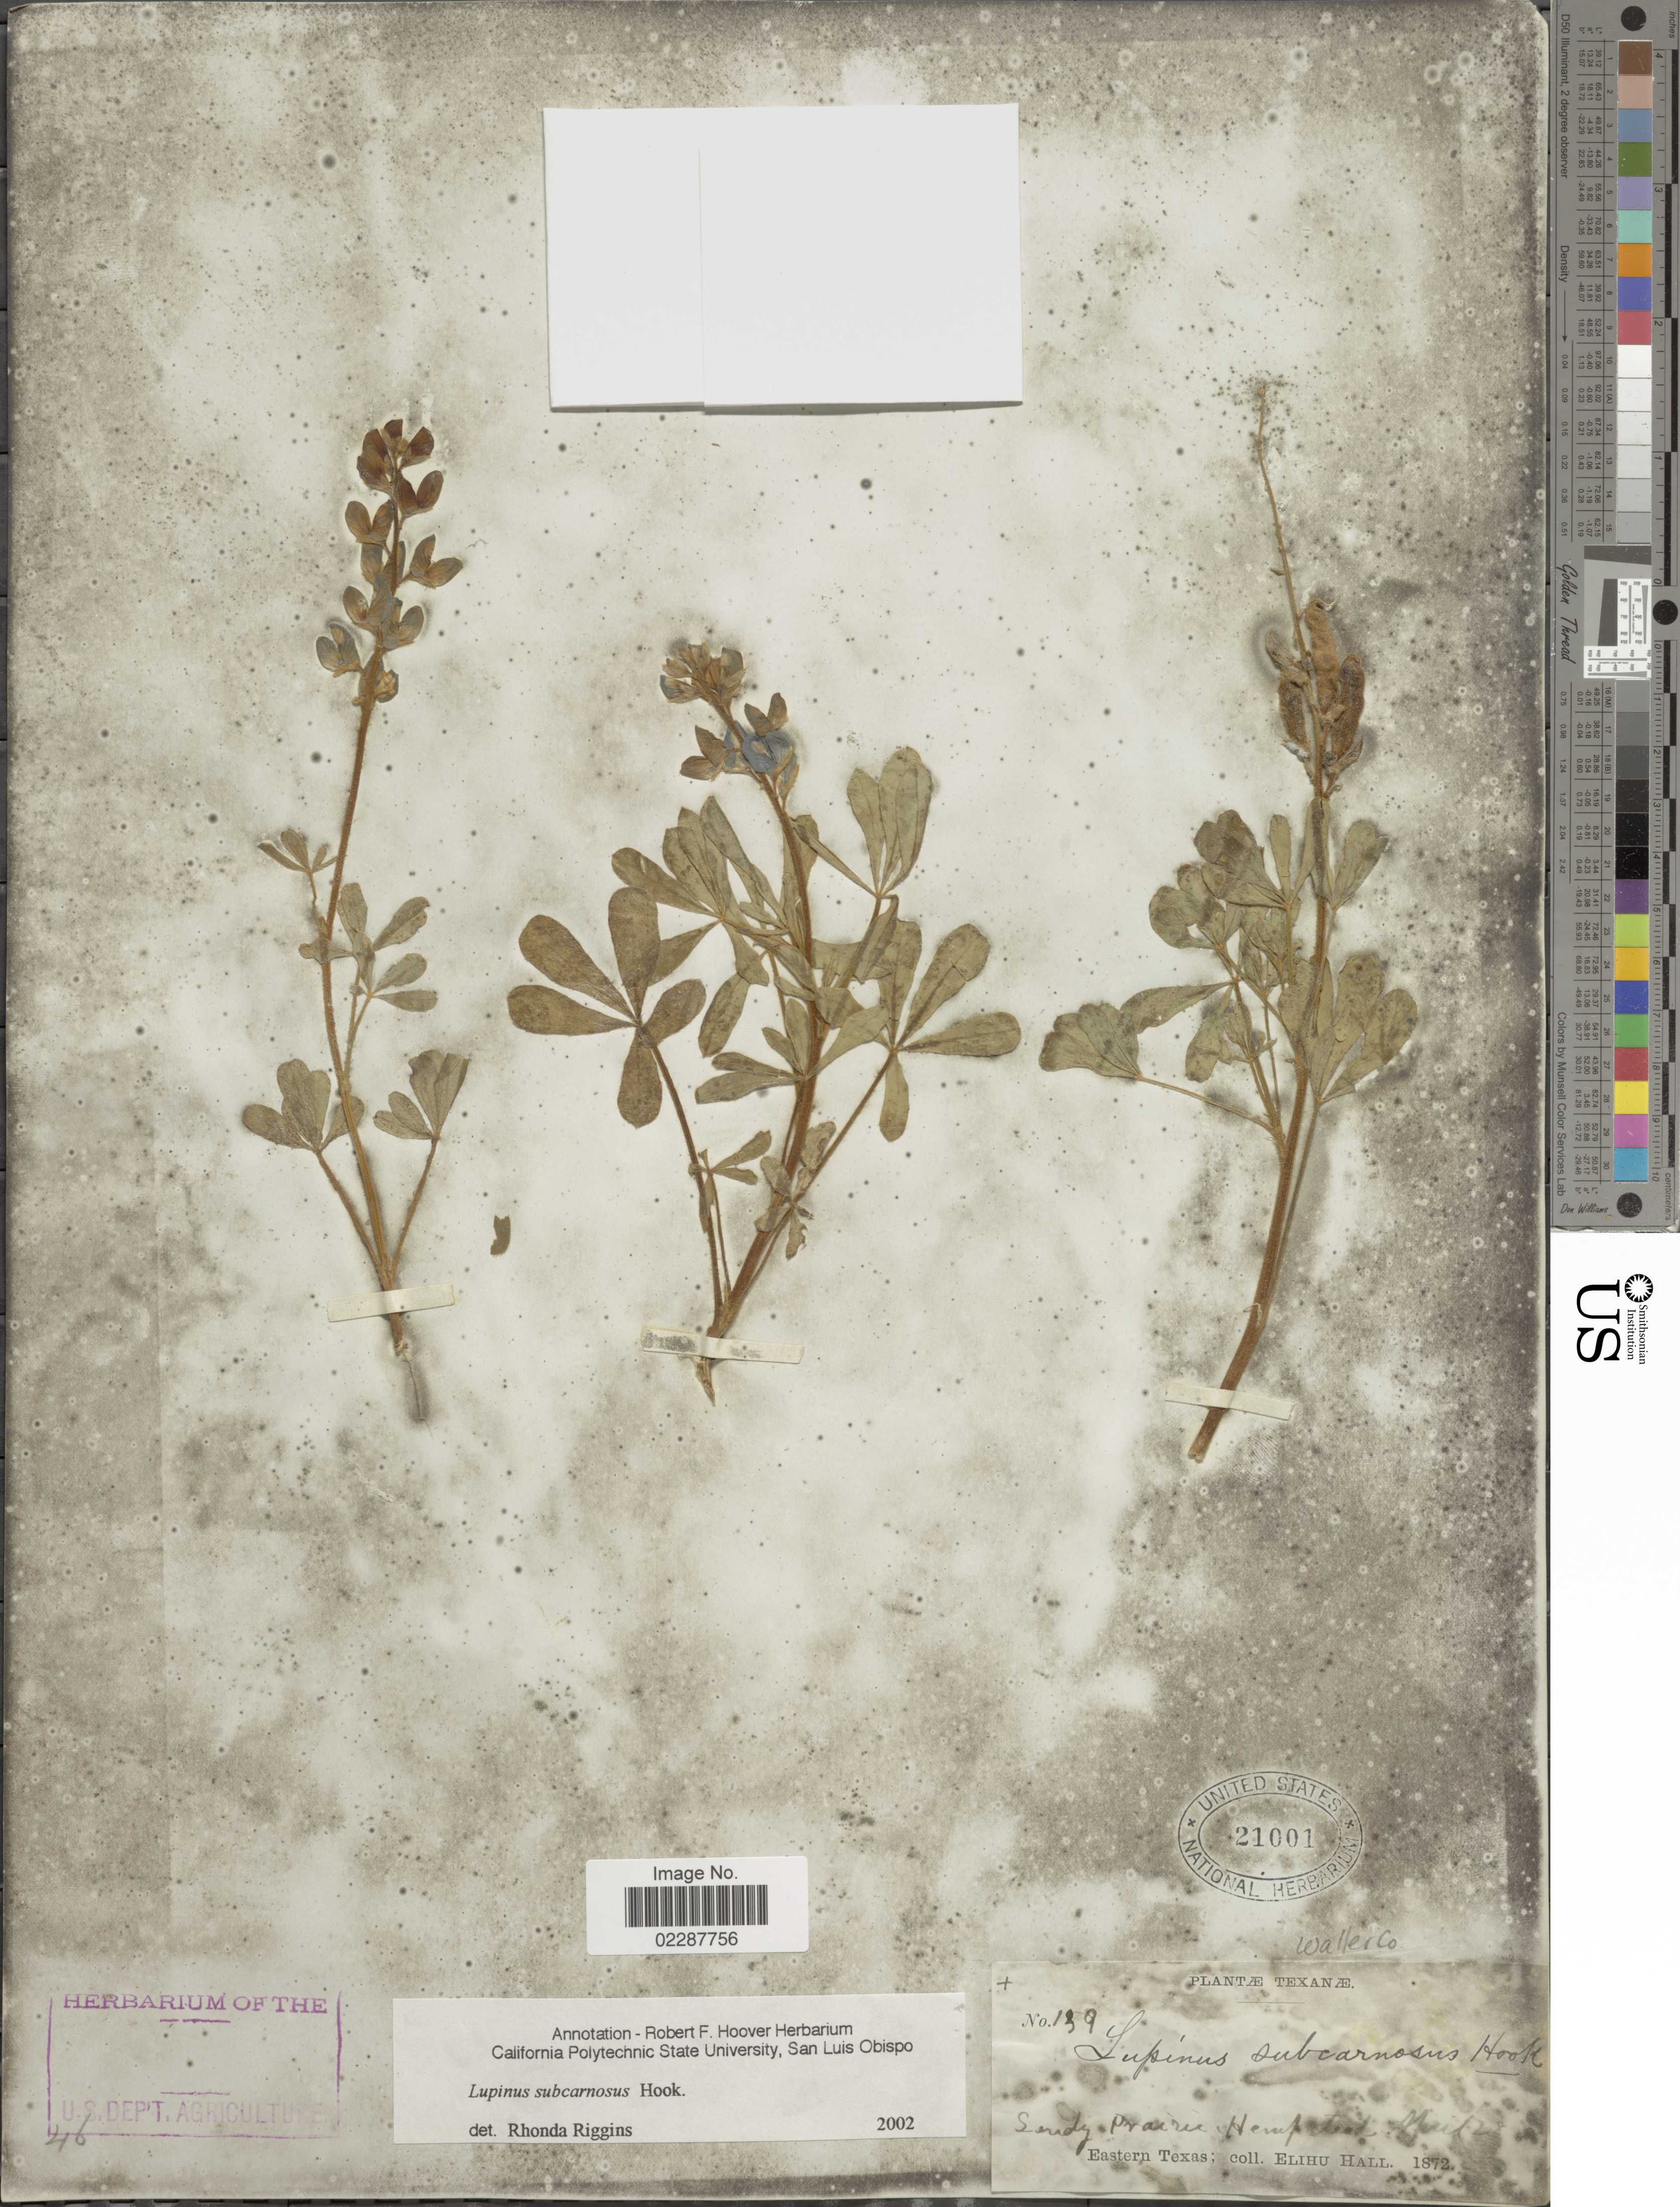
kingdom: Plantae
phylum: Tracheophyta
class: Magnoliopsida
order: Fabales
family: Fabaceae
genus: Lupinus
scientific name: Lupinus subcarnosus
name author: Hook.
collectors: E. Hall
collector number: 139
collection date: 1872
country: United States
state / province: Texas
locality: Eastern Texas, sandy prairie Hempstead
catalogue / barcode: US 21001